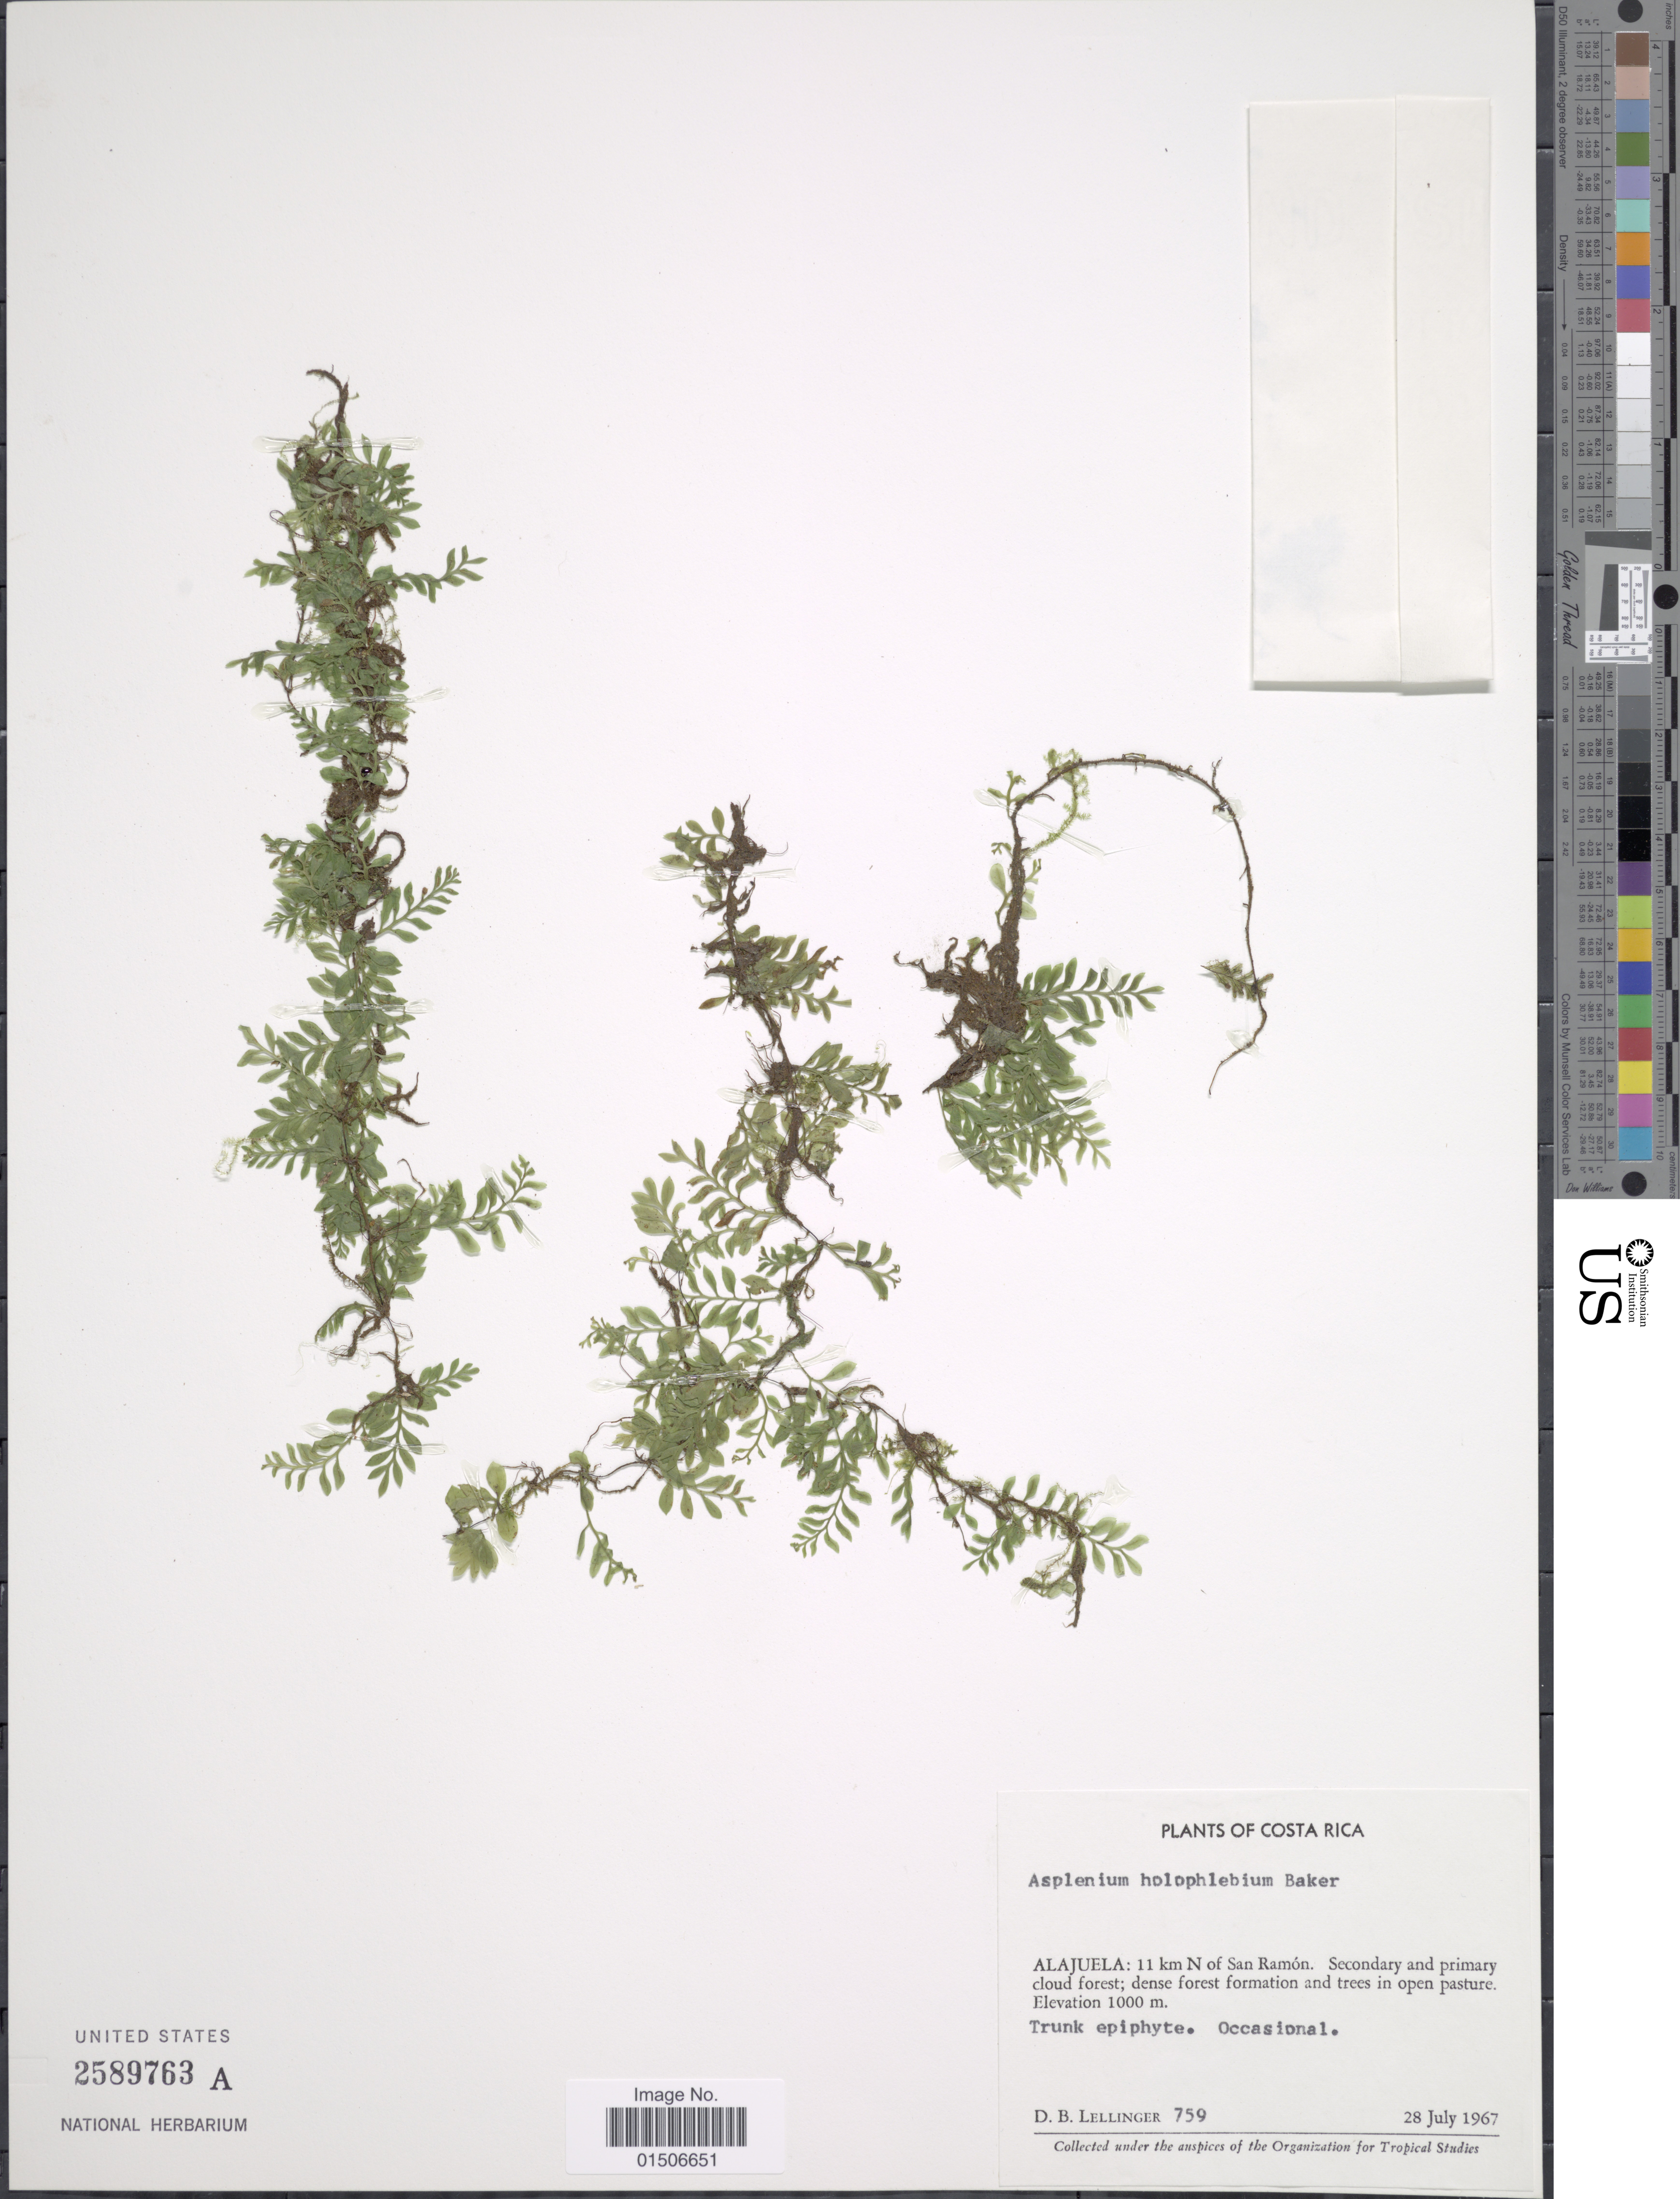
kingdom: Plantae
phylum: Tracheophyta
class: Polypodiopsida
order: Polypodiales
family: Aspleniaceae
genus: Asplenium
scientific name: Asplenium holophlebium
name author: Baker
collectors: D. B. Lellinger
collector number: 759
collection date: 1967-07-28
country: Costa Rica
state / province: Alajuela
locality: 11 km N of San Ramón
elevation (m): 1000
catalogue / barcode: US 2589763A